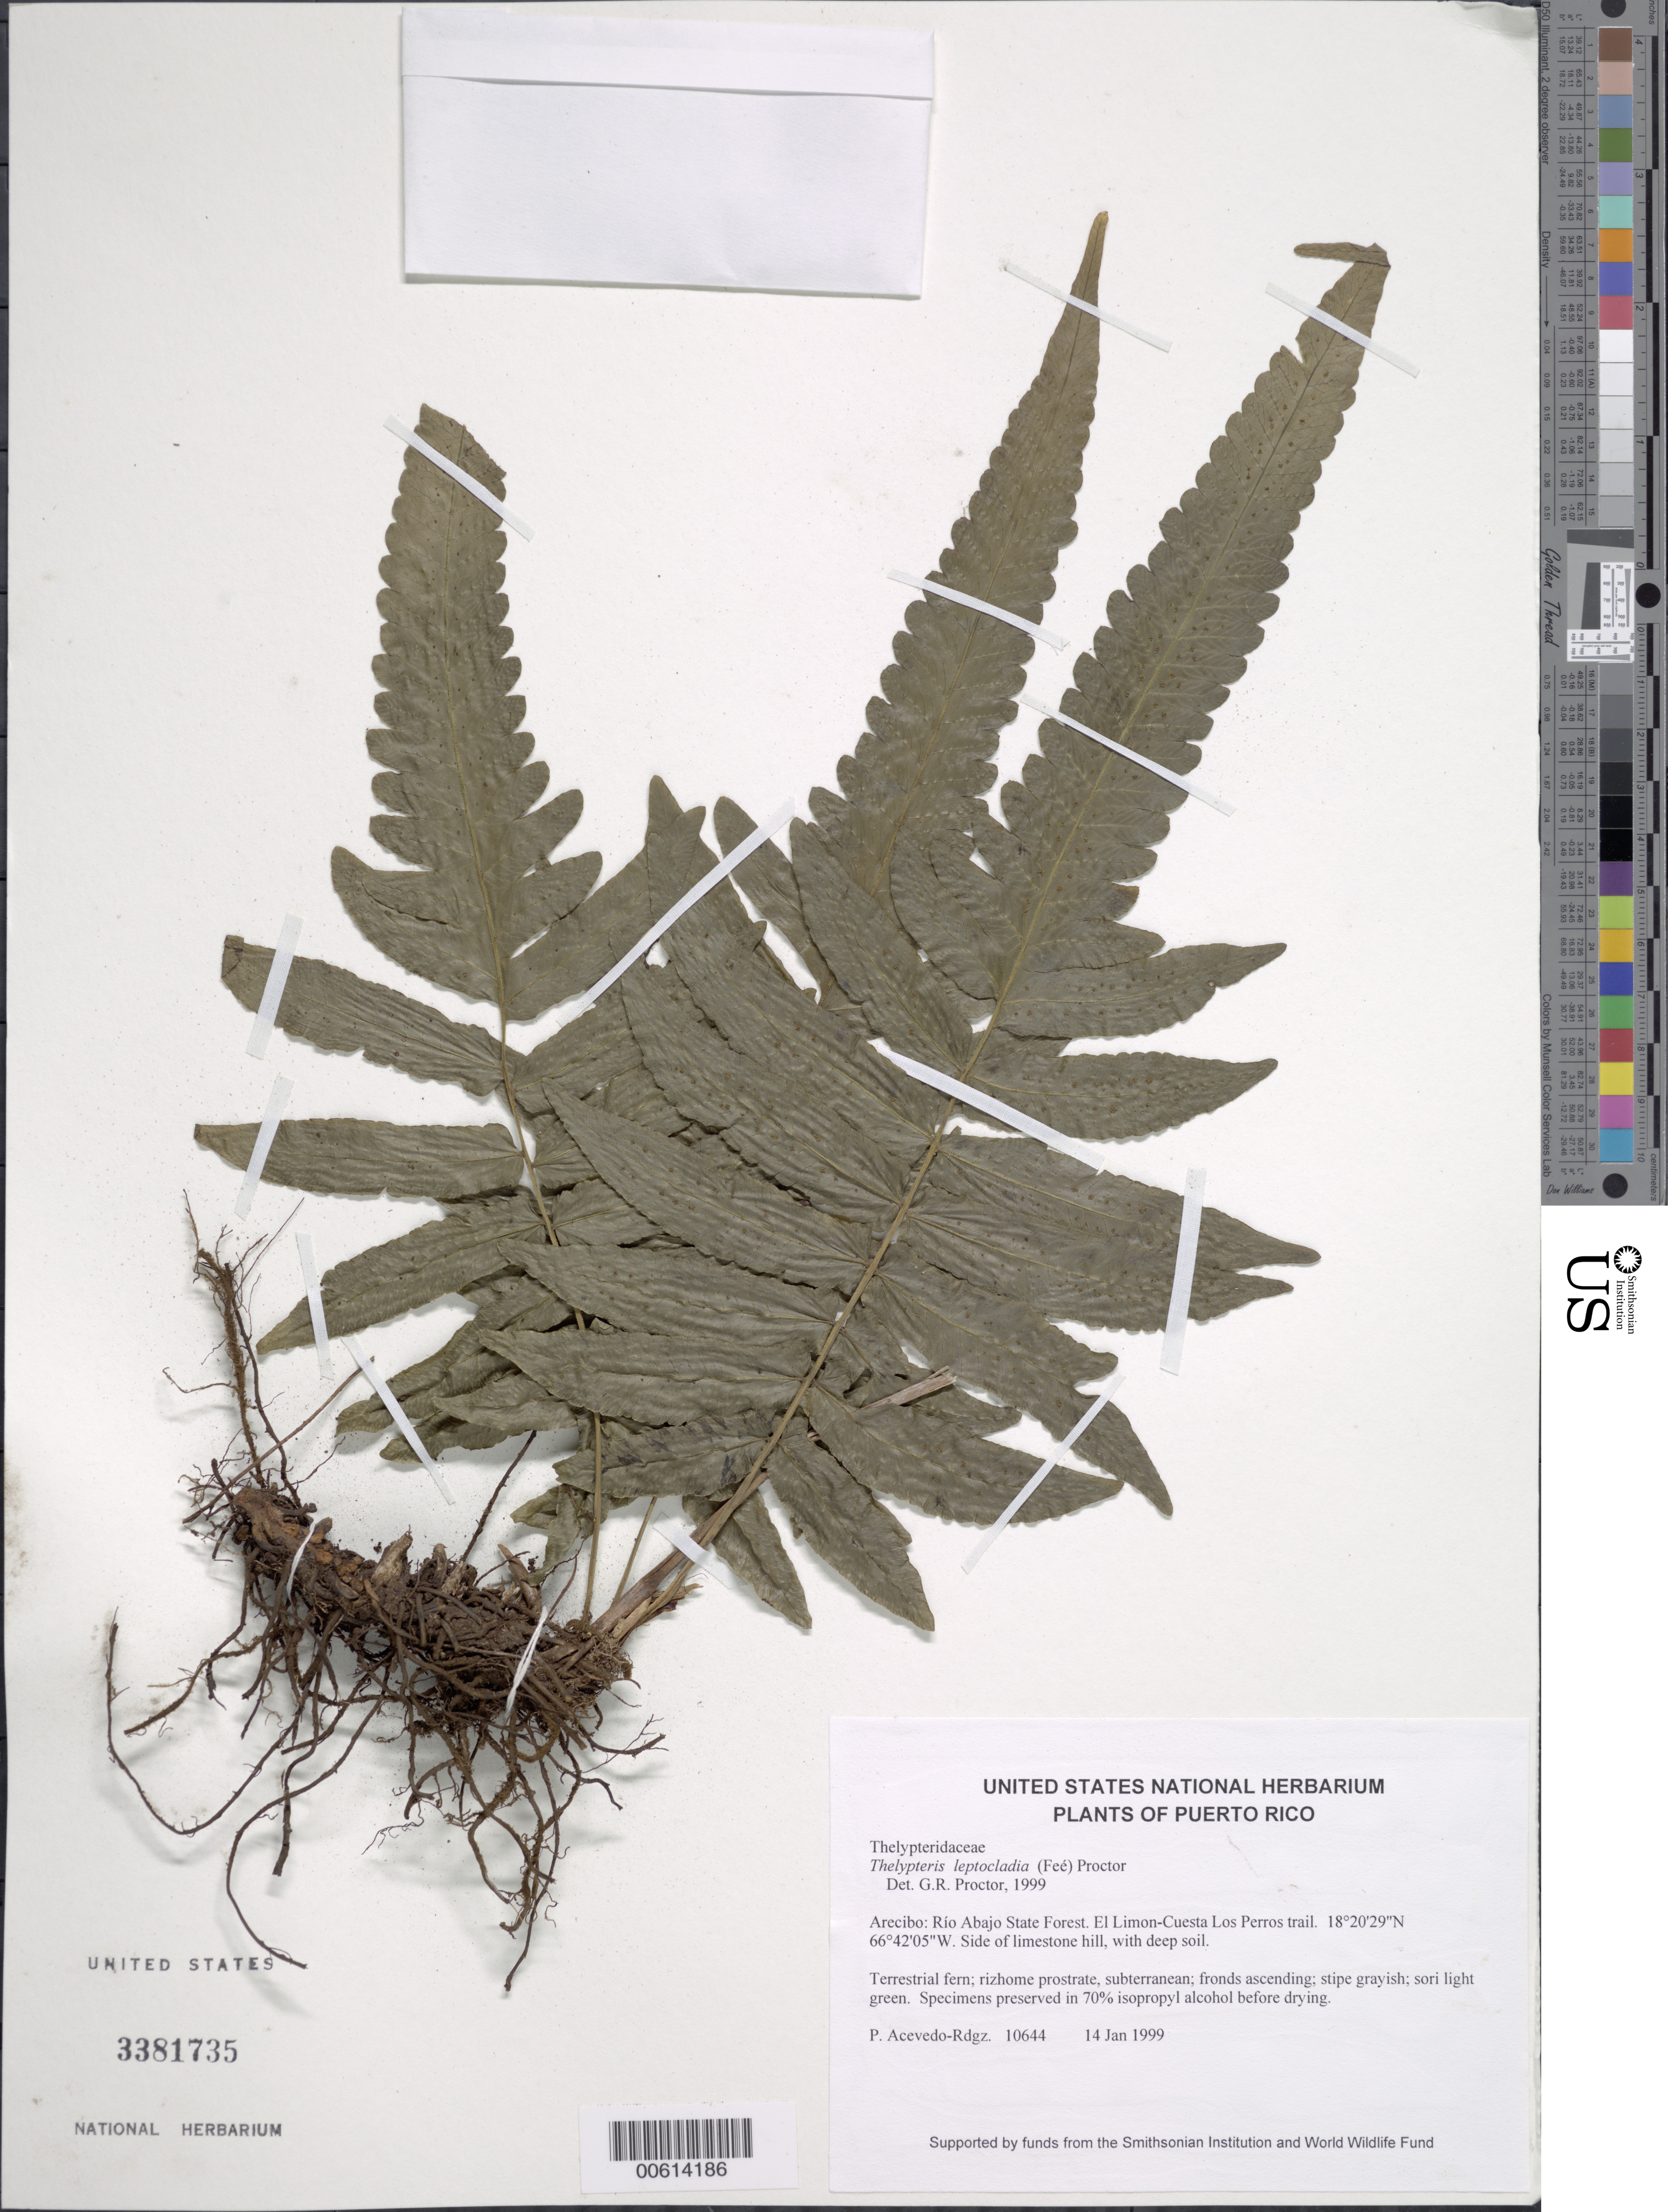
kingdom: Plantae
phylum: Tracheophyta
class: Polypodiopsida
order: Polypodiales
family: Thelypteridaceae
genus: Goniopteris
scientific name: Goniopteris leptocladia (Fée) comb. nov., ined 2015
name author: (Fée)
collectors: P. Acevedo-Rodr.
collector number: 10644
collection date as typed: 14 Jan 1999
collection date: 1999-01-14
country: Puerto Rico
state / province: Arecibo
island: Puerto Rico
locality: Arecibo; Río Abajo State Forest. El Limon-Cuesta Los Perros trail.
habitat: Side of limestone hill, with deep soil.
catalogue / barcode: US 3381735